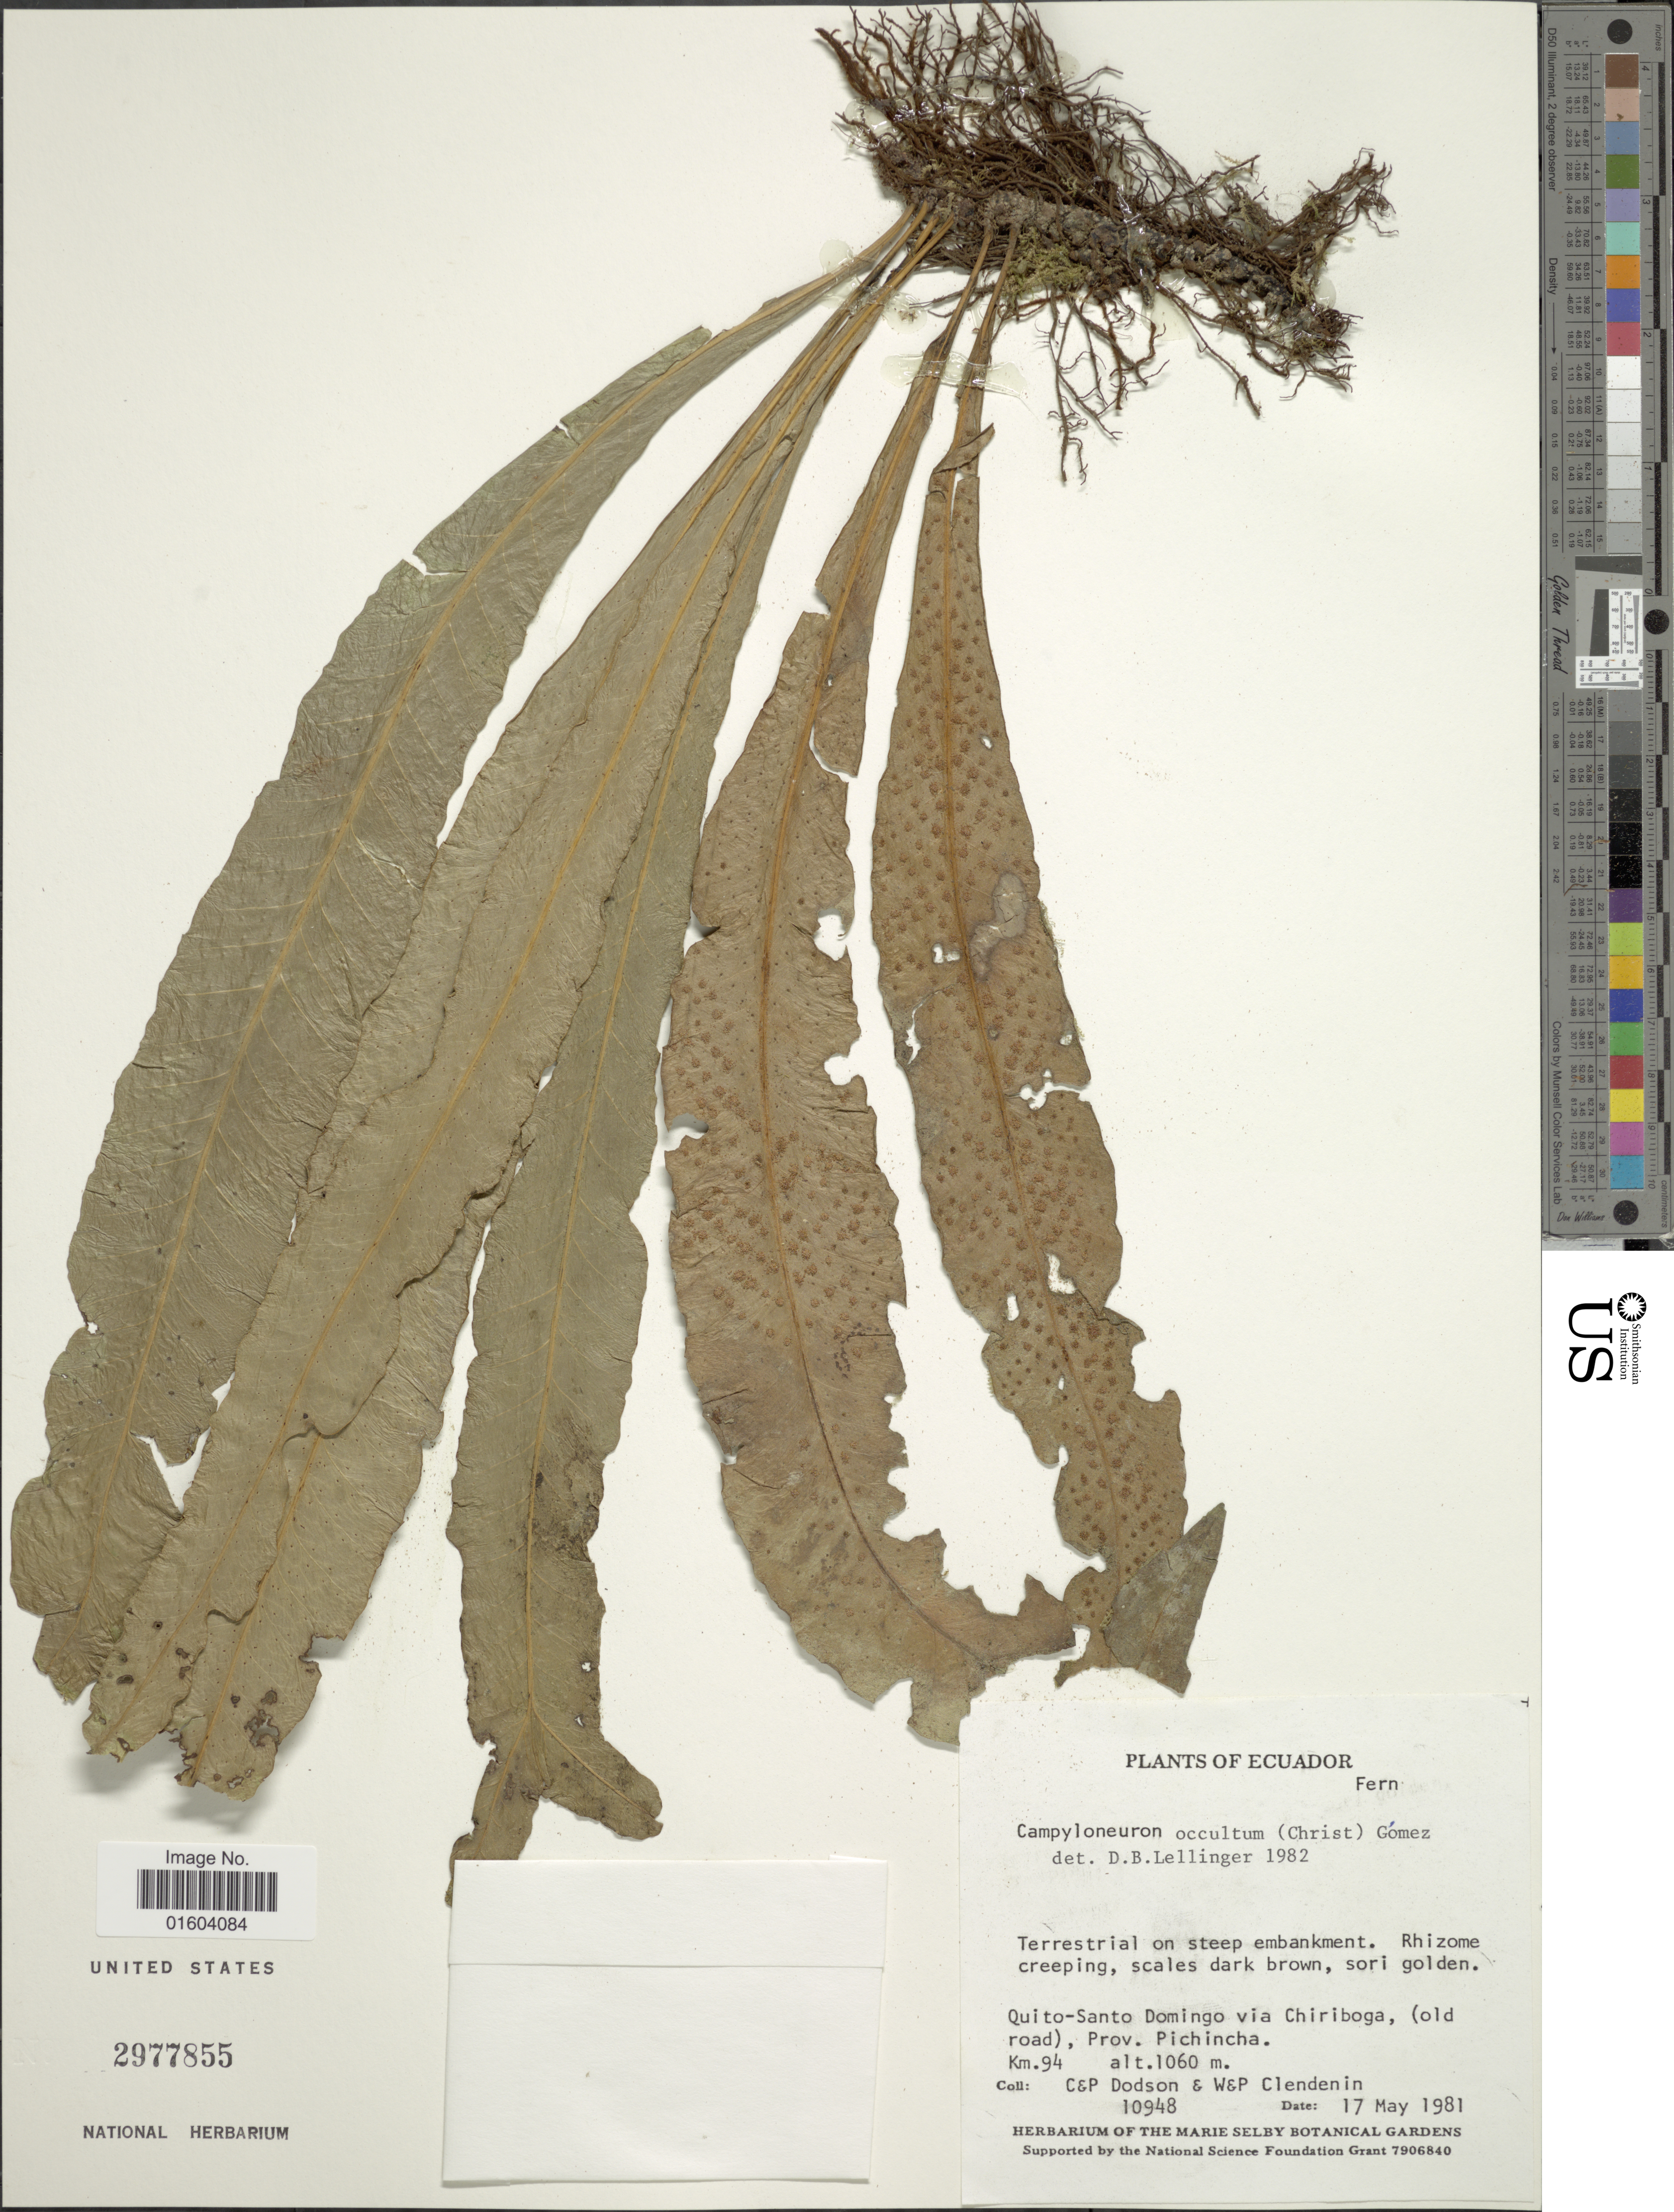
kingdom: Plantae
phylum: Tracheophyta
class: Polypodiopsida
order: Polypodiales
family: Polypodiaceae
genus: Campyloneurum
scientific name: Campyloneurum aphanophlebium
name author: (Kunze) T. Moore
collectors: C. Dodson, P. M. Dodson, W. Clendenin & P. Clendenin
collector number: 10948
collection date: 1981-05-17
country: Ecuador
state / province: Pichincha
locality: Ecuador, Quito-Santo Domingo via Chiribago, (old road), Prov. Pichincha. Km.94.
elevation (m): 1060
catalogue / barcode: US 2977855